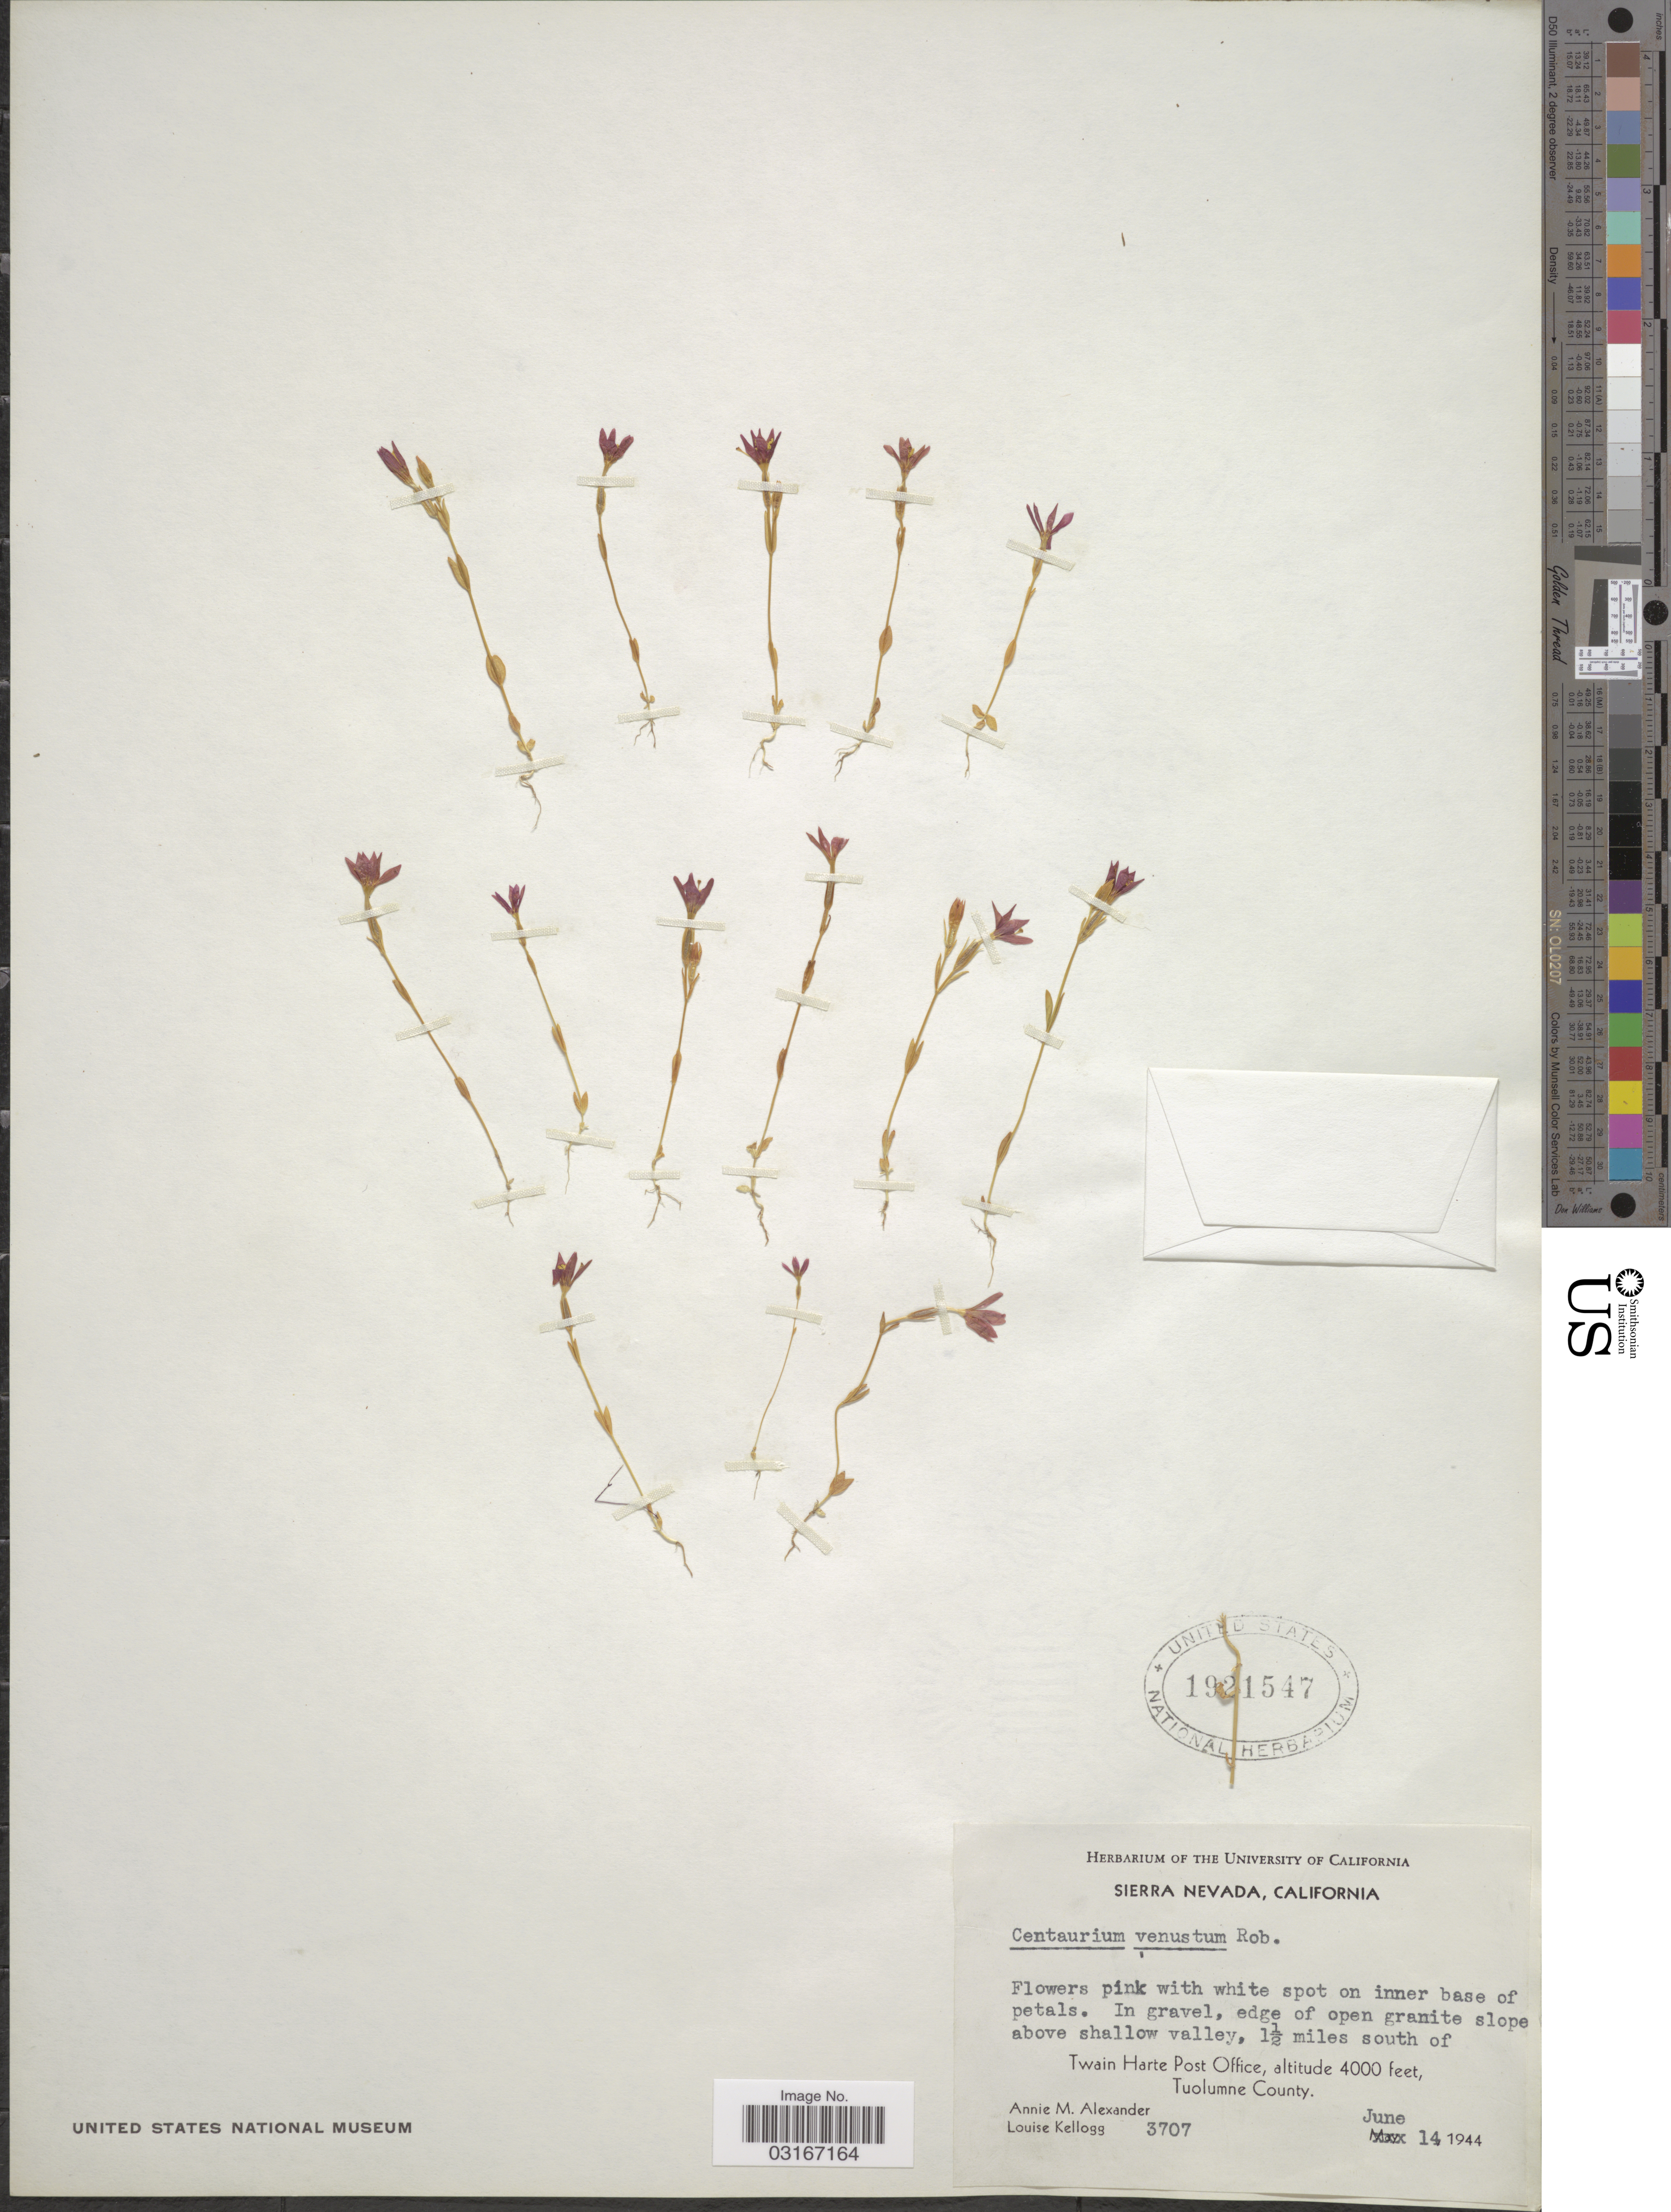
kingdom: Plantae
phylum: Tracheophyta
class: Magnoliopsida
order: Gentianales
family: Gentianaceae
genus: Centaurium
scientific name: Centaurium venustum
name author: (A. Gray) B.L. Rob.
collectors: A. M. Alexander & L. Kellogg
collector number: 3707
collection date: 1944-06-14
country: United States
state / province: California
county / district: Tuolumne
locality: Sierra Nevada. In gravel, edge of open granite slope above shallow valley, 1½ miles south of Twain Harte Post Office. Tuolumne County.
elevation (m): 1219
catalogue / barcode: US 1921547